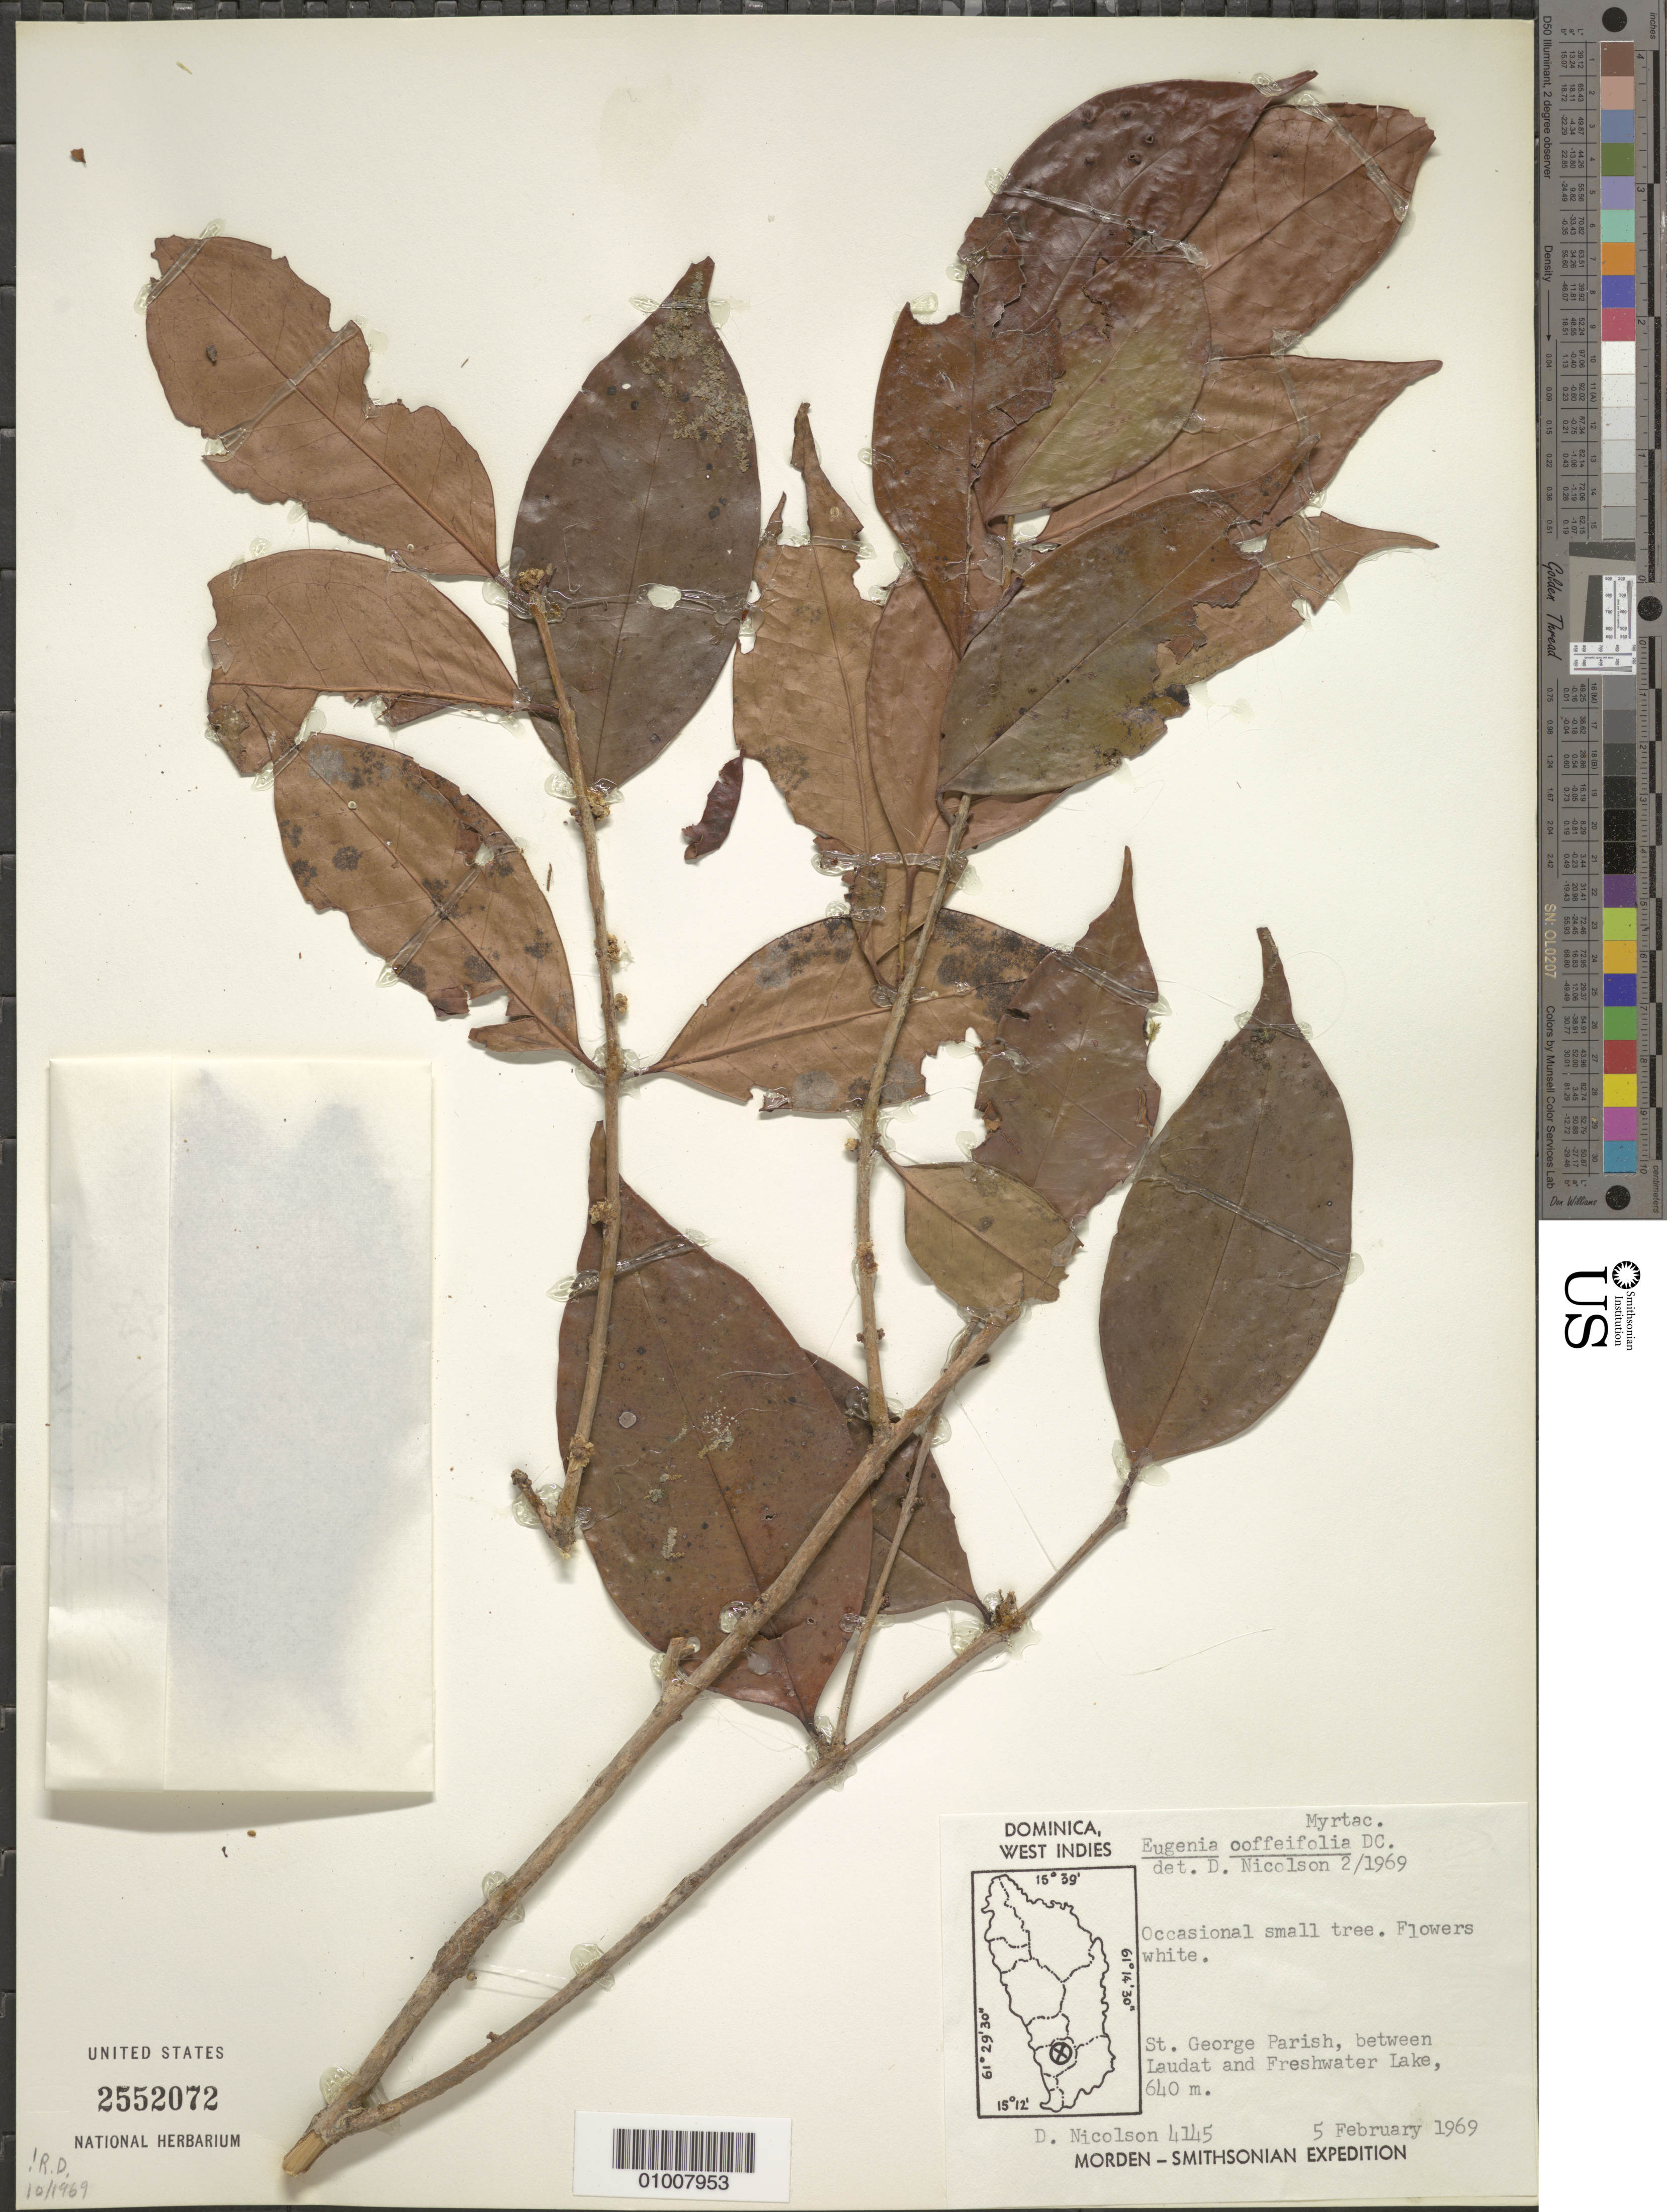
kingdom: Plantae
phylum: Tracheophyta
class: Magnoliopsida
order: Myrtales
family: Myrtaceae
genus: Eugenia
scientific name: Eugenia coffeifolia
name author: DC.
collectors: D. H. Nicolson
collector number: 4145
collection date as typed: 05 Feb 1969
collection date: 1969-02-05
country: Dominica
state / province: St. George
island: Dominica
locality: Between Laudat and Freshwater Lake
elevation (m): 640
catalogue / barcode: US 2552072